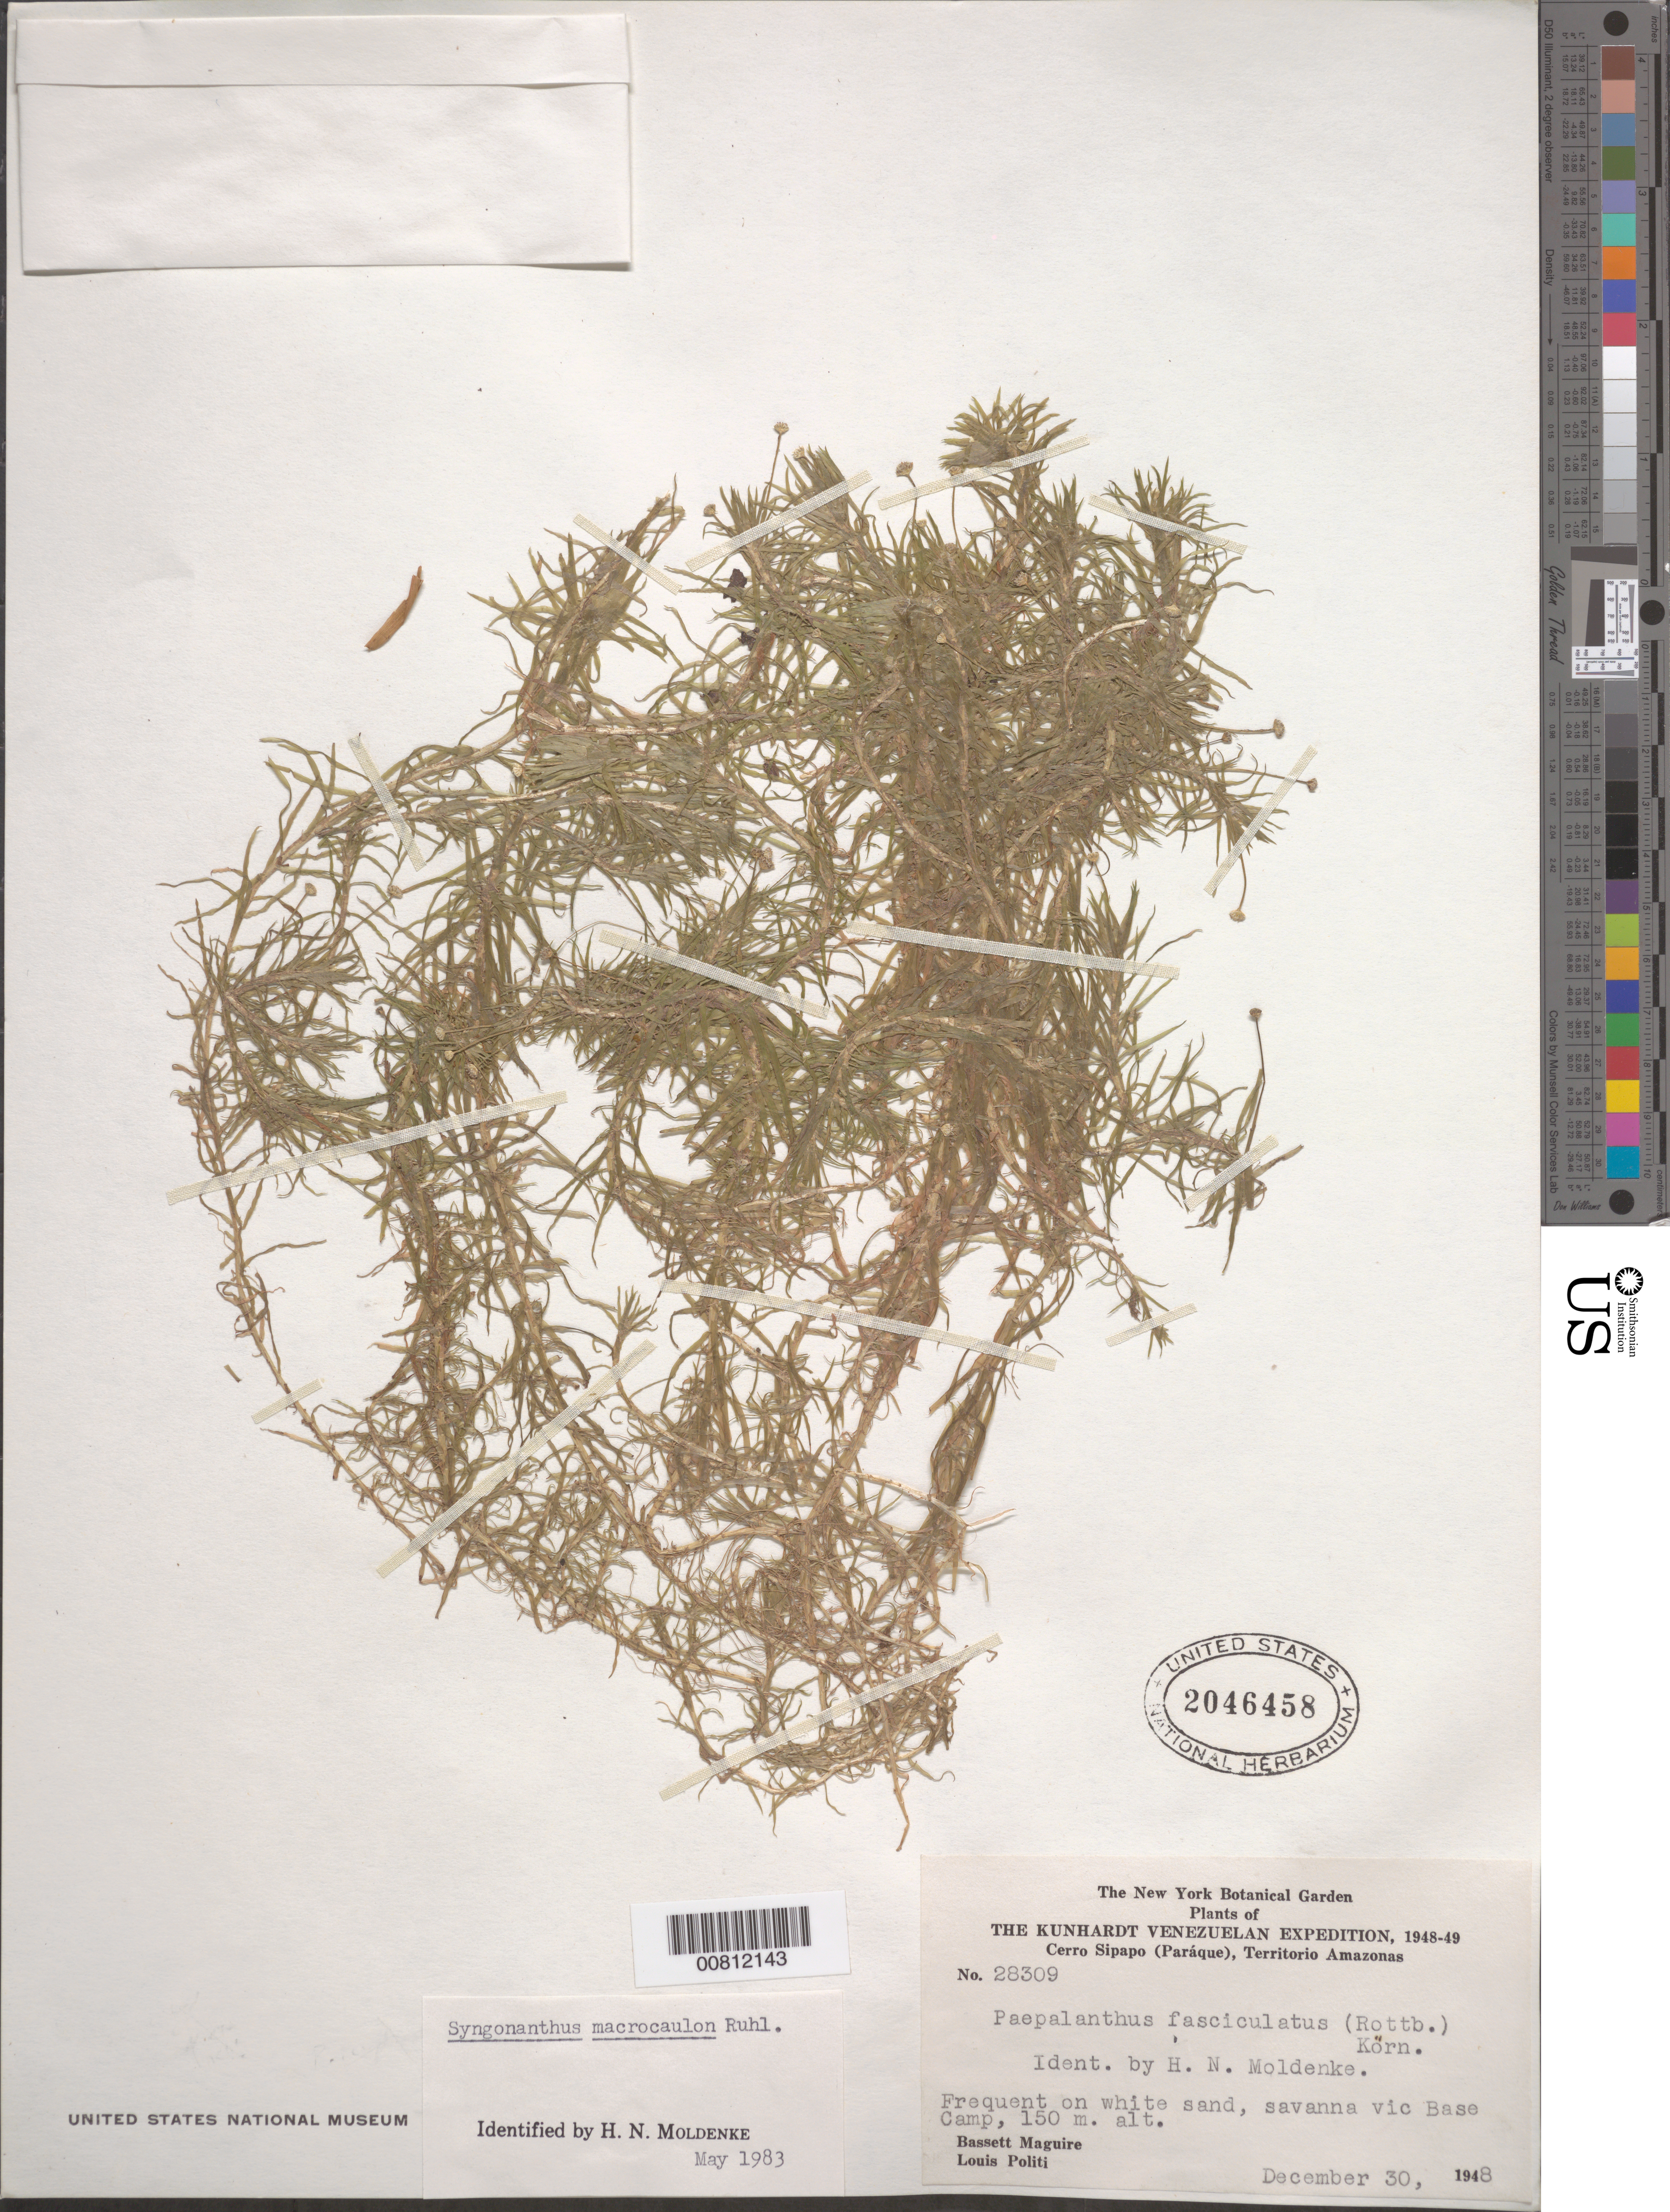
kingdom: Plantae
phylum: Tracheophyta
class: Liliopsida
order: Poales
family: Eriocaulaceae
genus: Syngonanthus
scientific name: Syngonanthus macrocaulon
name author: Ruhland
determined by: Moldenke, H. N.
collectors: B. Maguire & L. Politi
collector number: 28309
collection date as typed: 30-Dec-48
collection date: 1948-12-30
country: Venezuela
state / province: Amazonas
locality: Cerro Sipapo (Paráque), Base Camp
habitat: White sand, in savanna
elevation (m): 150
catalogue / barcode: US 2046458